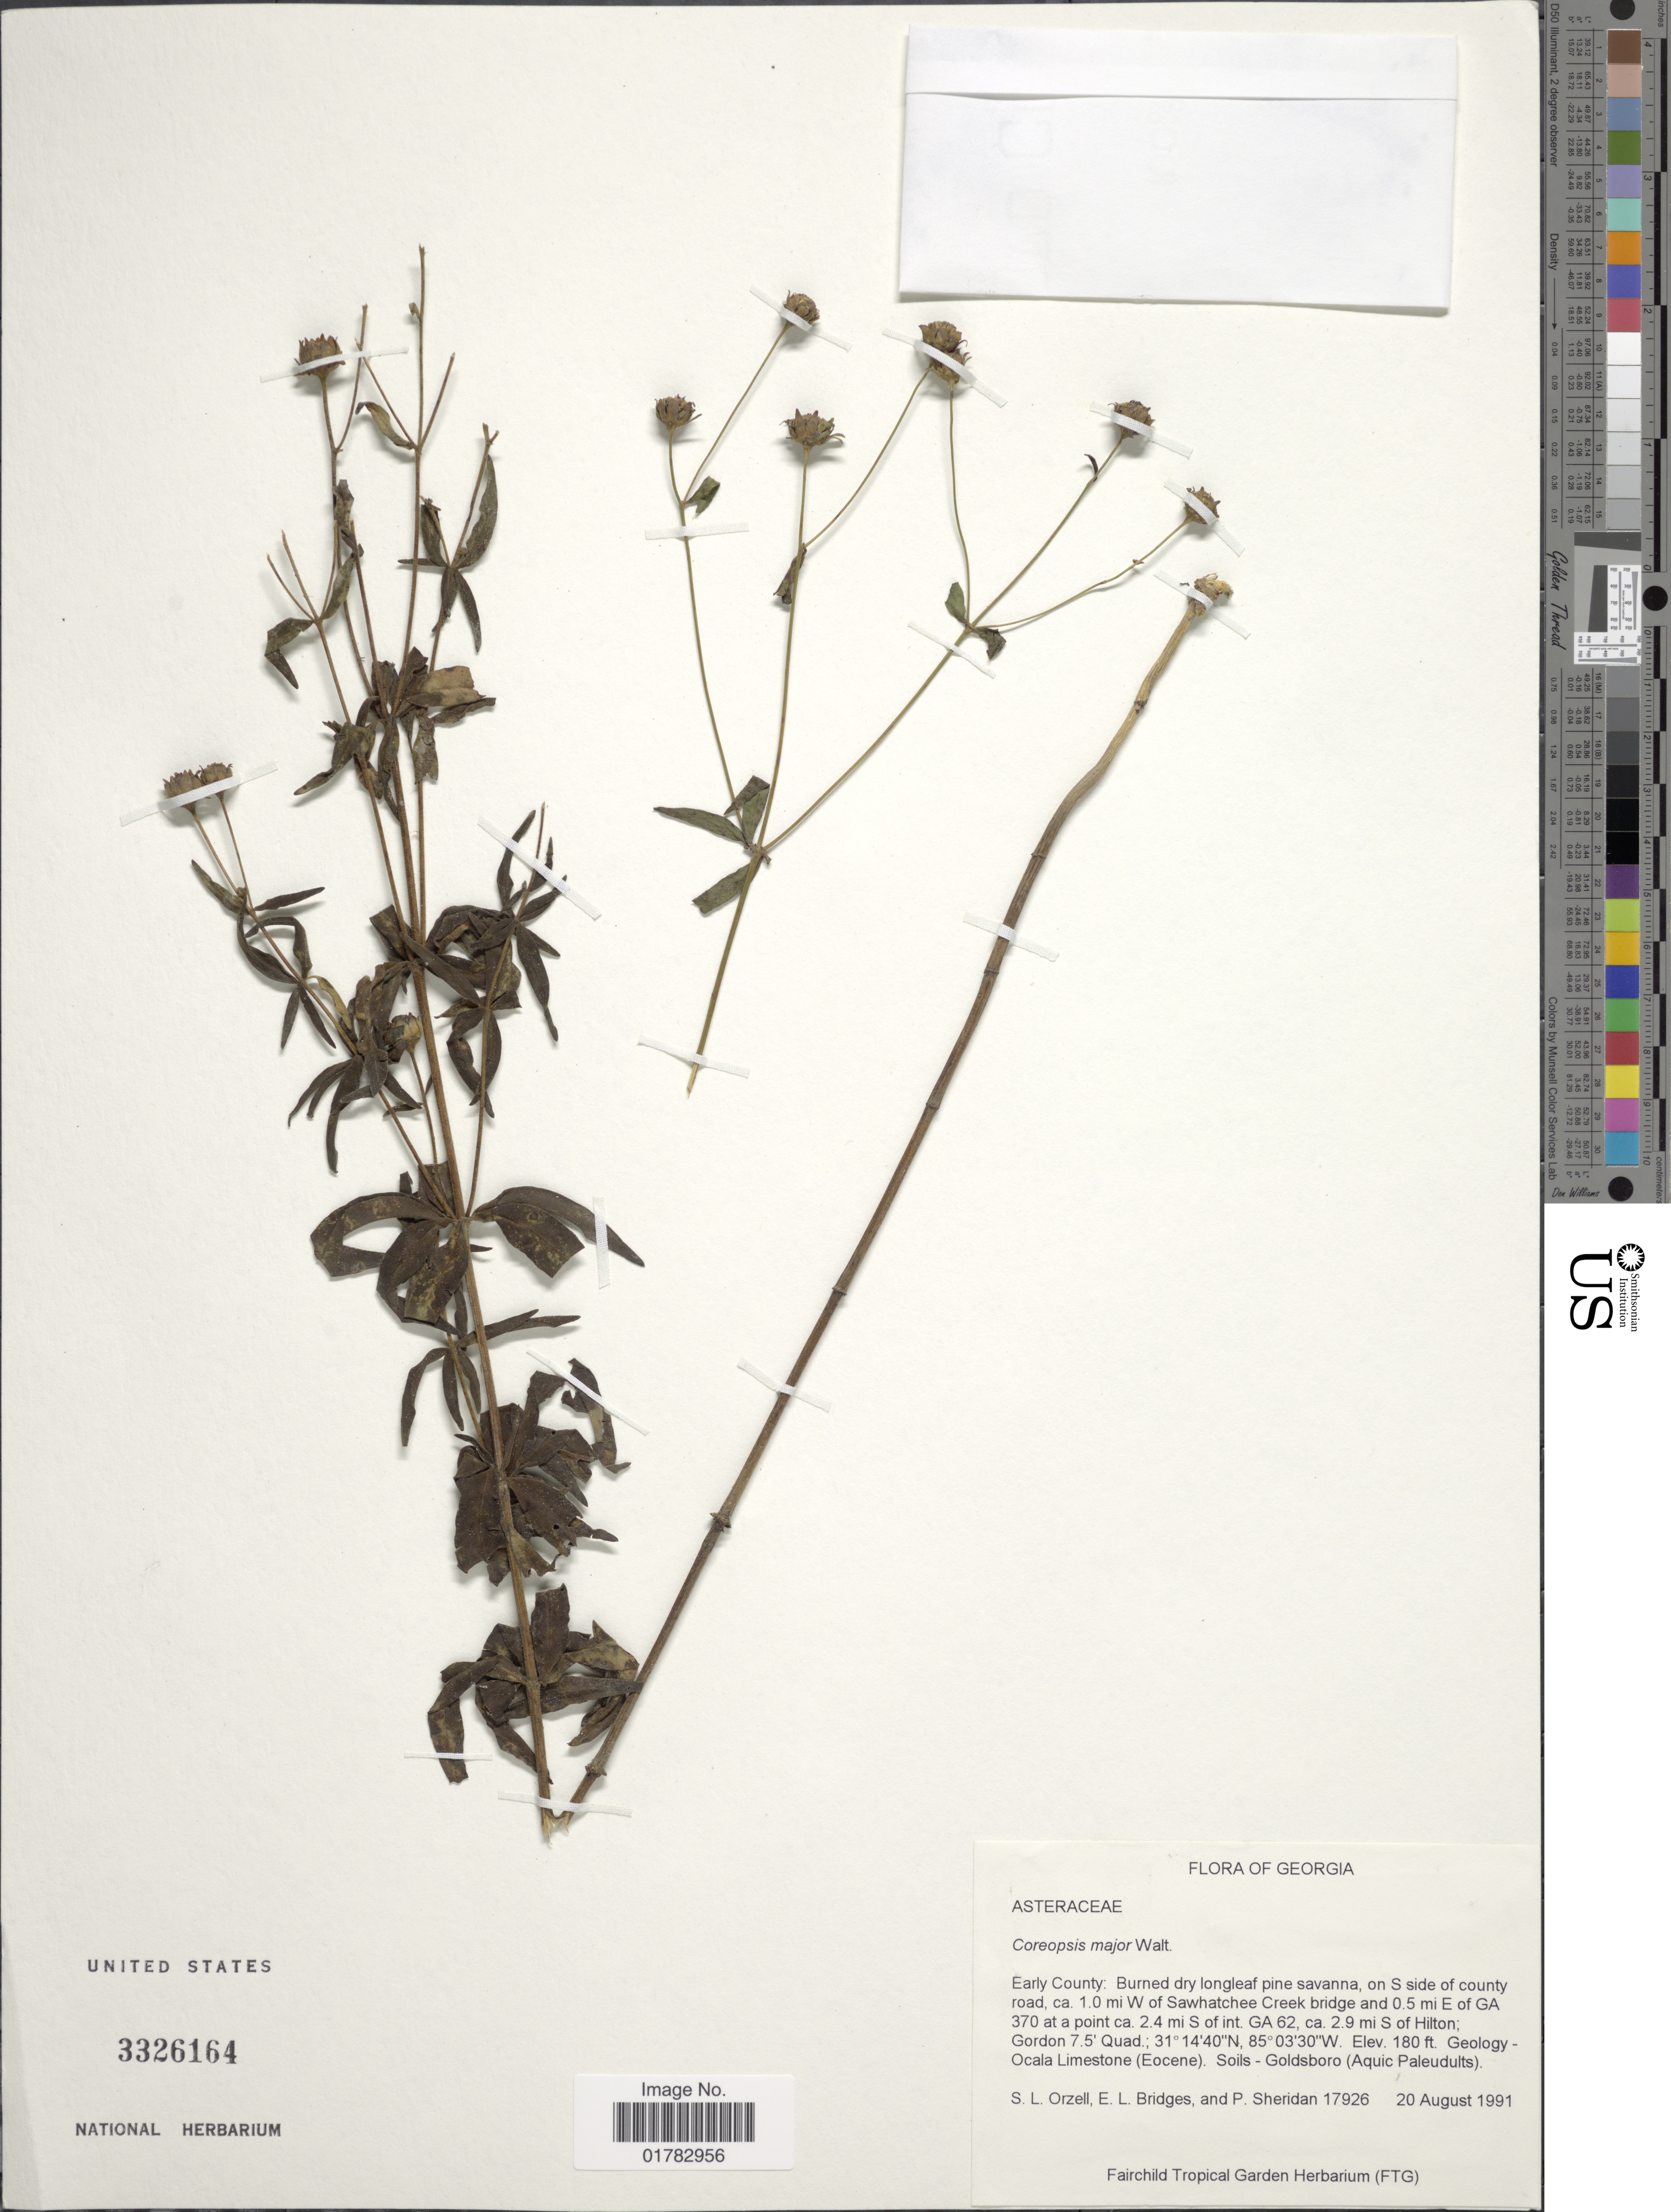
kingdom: Plantae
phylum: Tracheophyta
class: Magnoliopsida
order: Asterales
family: Asteraceae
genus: Coreopsis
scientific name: Coreopsis major var. stellata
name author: (Nutt.) Torr. & A. Gray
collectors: S. Orzell, E. Bridges & P. Sheridan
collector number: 17926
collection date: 1991-08-20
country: United States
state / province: Georgia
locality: Early County: burned dry longleaf pine savanna, on S side of county road, ca. 1.0 mi W. of Sawhatchee Creek bridge and 0.5 mi E of GA 370 at a point ca. 2.4 mi S of int. GA 62, ca. 2.9 mi S of Hilton; Gordon 7.5'Quad., Geology-Ocala Limestone (Eocene), Goldsboro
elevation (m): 55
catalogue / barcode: US 3326164